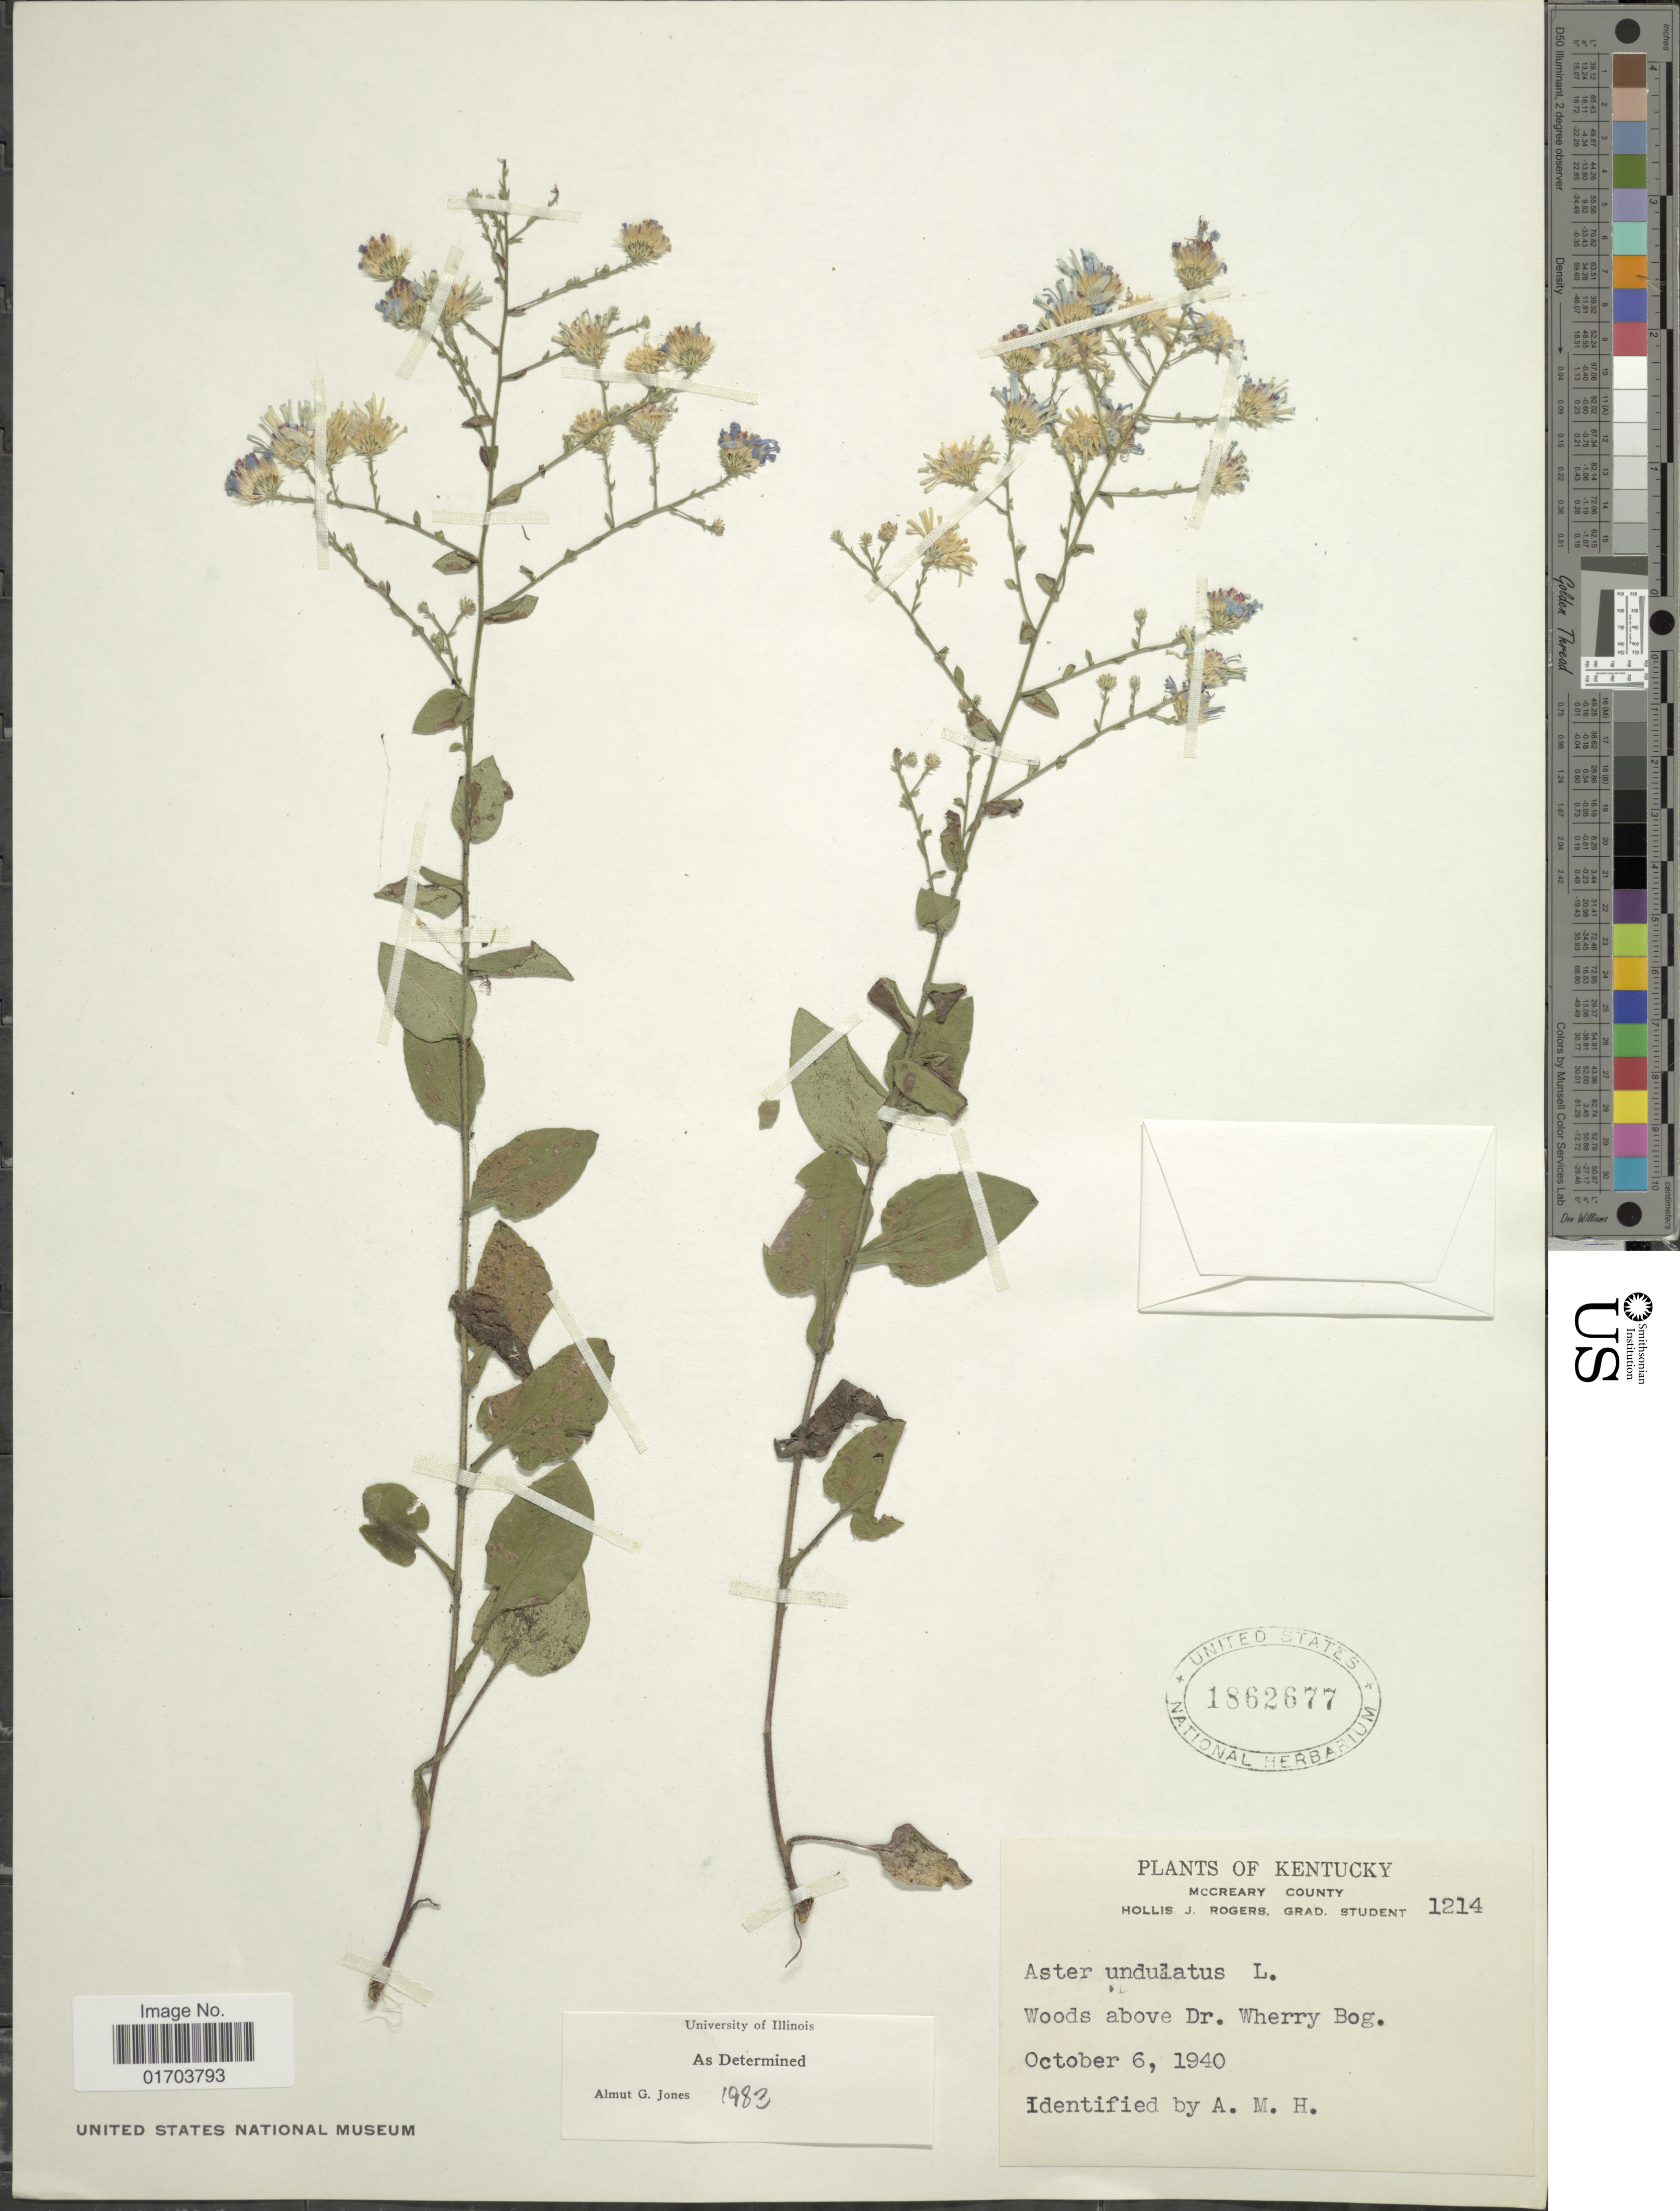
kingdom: Plantae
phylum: Tracheophyta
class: Magnoliopsida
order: Asterales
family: Asteraceae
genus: Symphyotrichum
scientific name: Symphyotrichum undulatum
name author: (L.) G.L. Nesom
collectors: H. J. Rogers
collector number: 1214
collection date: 1940-10-06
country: United States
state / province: Kentucky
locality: Woods above Dr Wherry Bog, McCreary County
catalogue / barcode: US 1862677